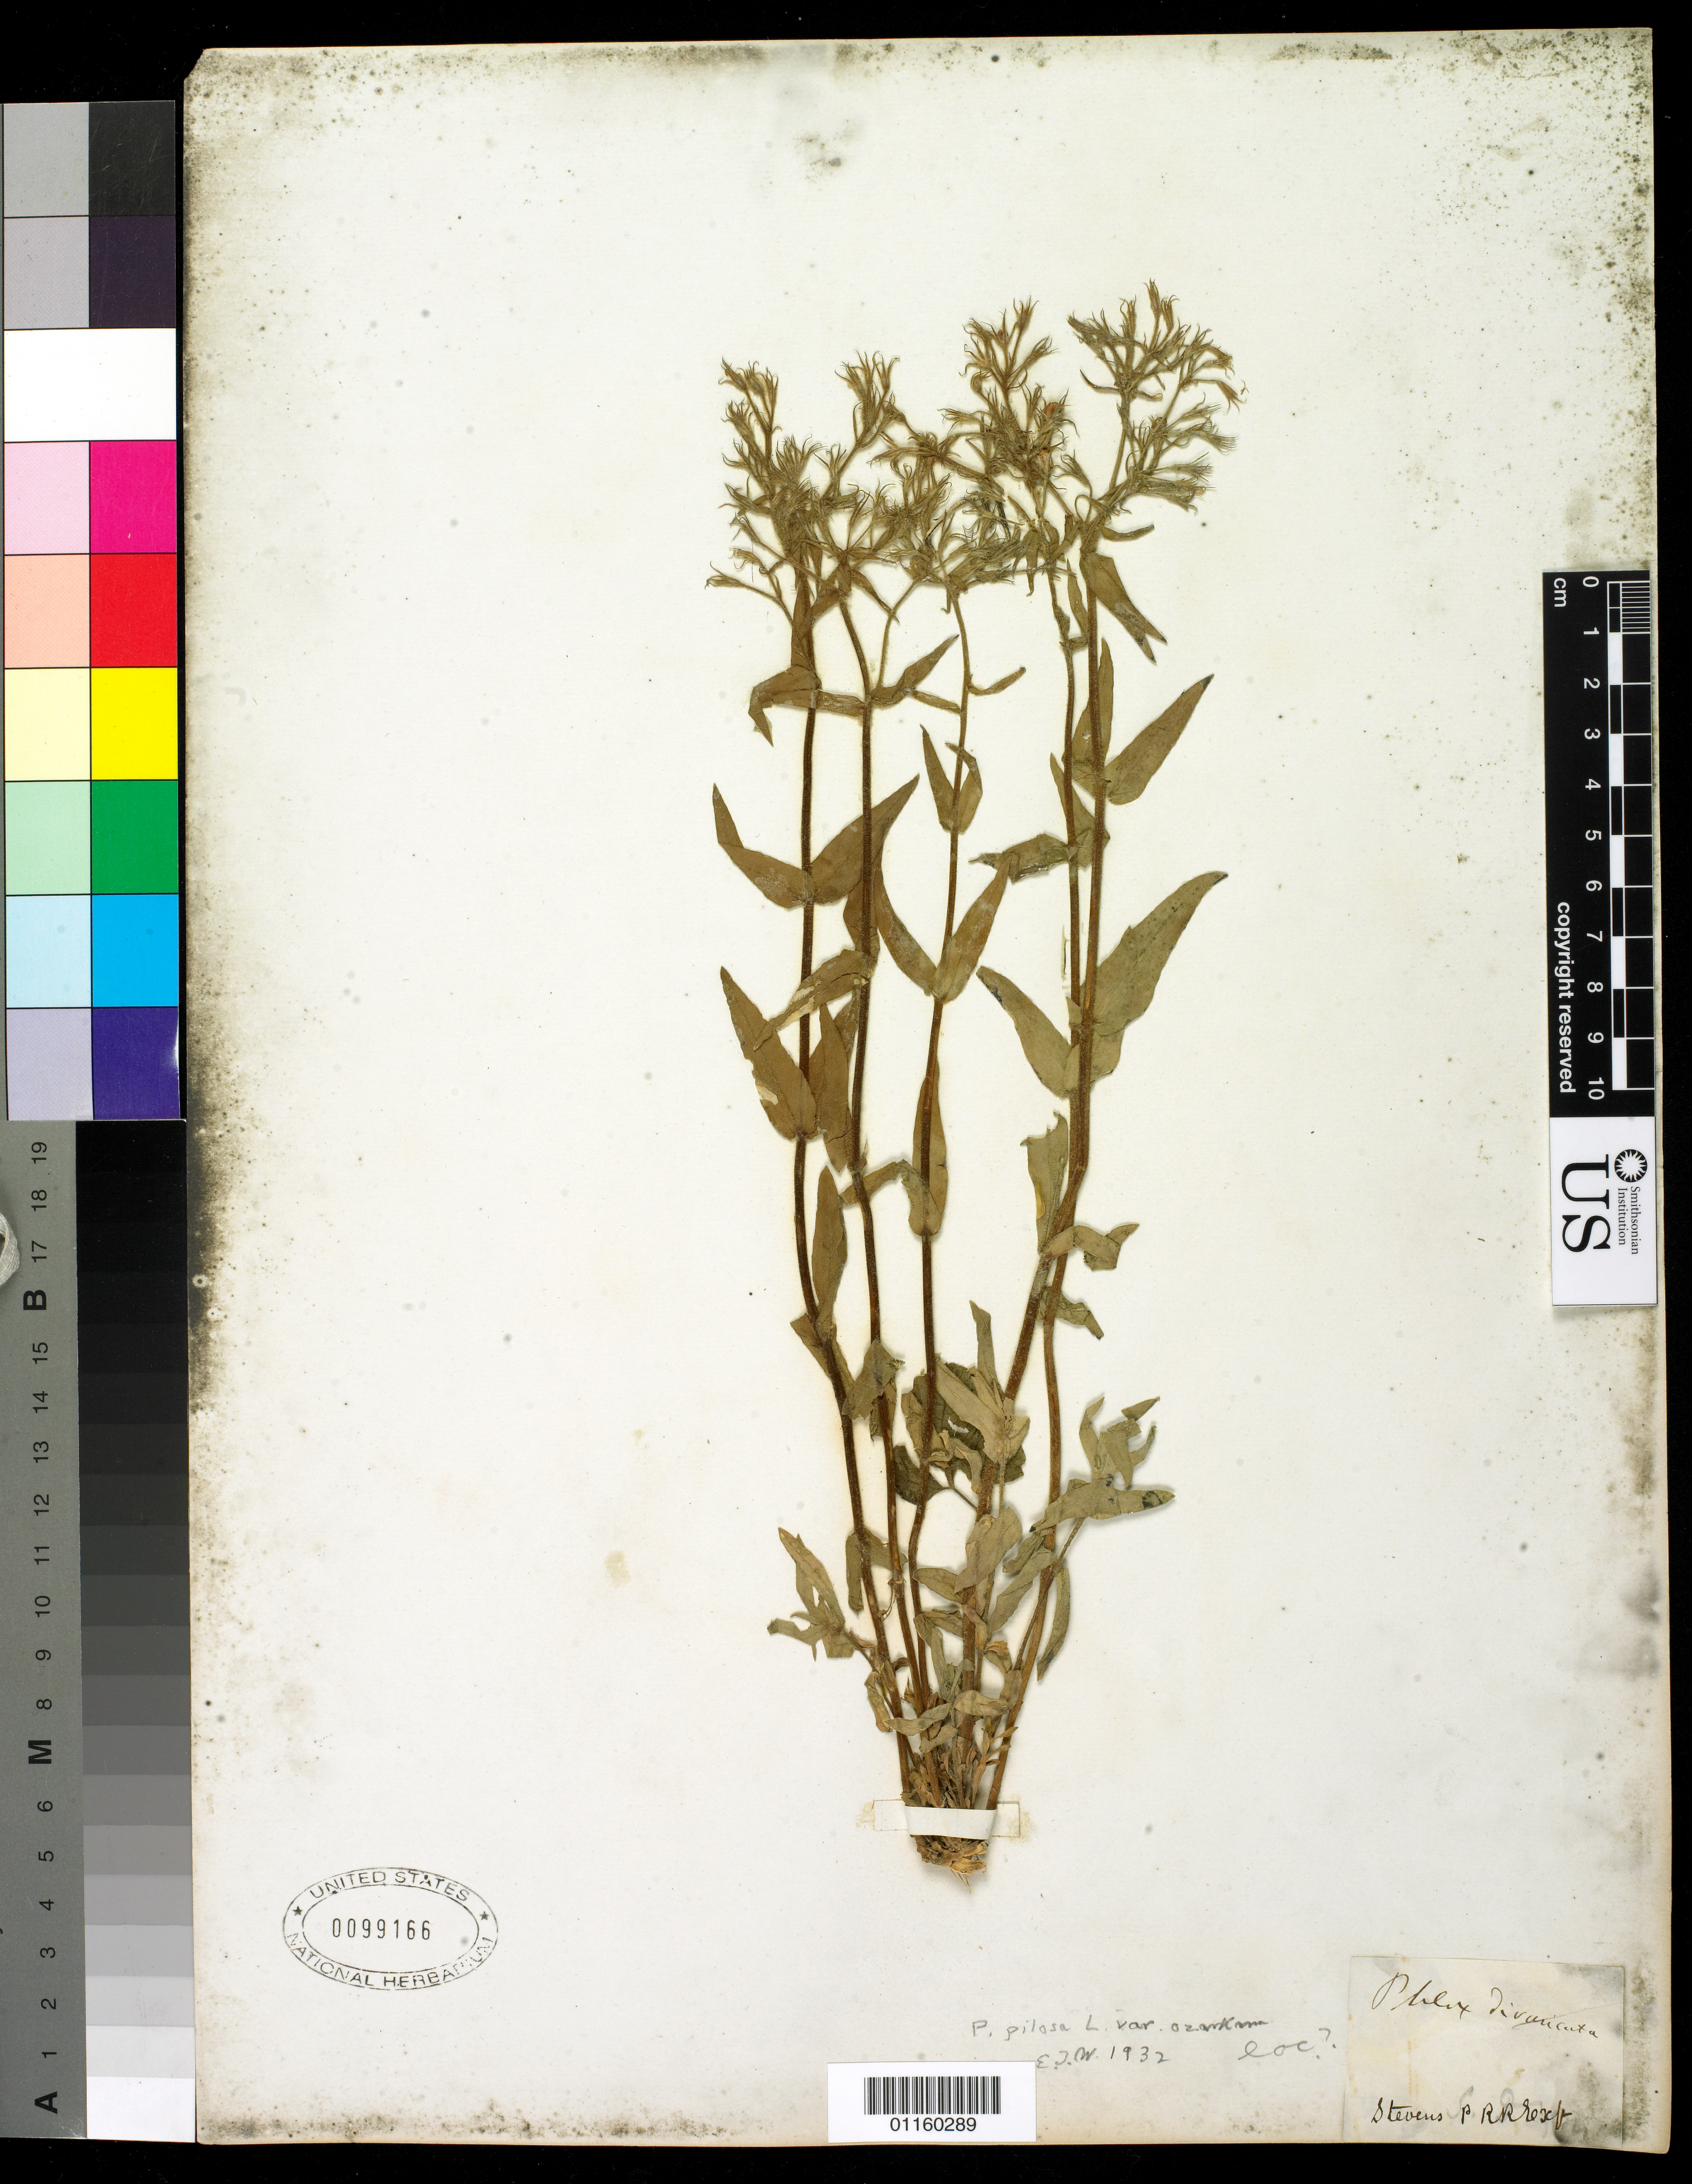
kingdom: Plantae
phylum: Tracheophyta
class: Magnoliopsida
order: Ericales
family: Polemoniaceae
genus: Phlox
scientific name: Phlox pilosa subsp. ozarkana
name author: (Wherry) Wherry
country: United States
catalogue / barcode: US 99166